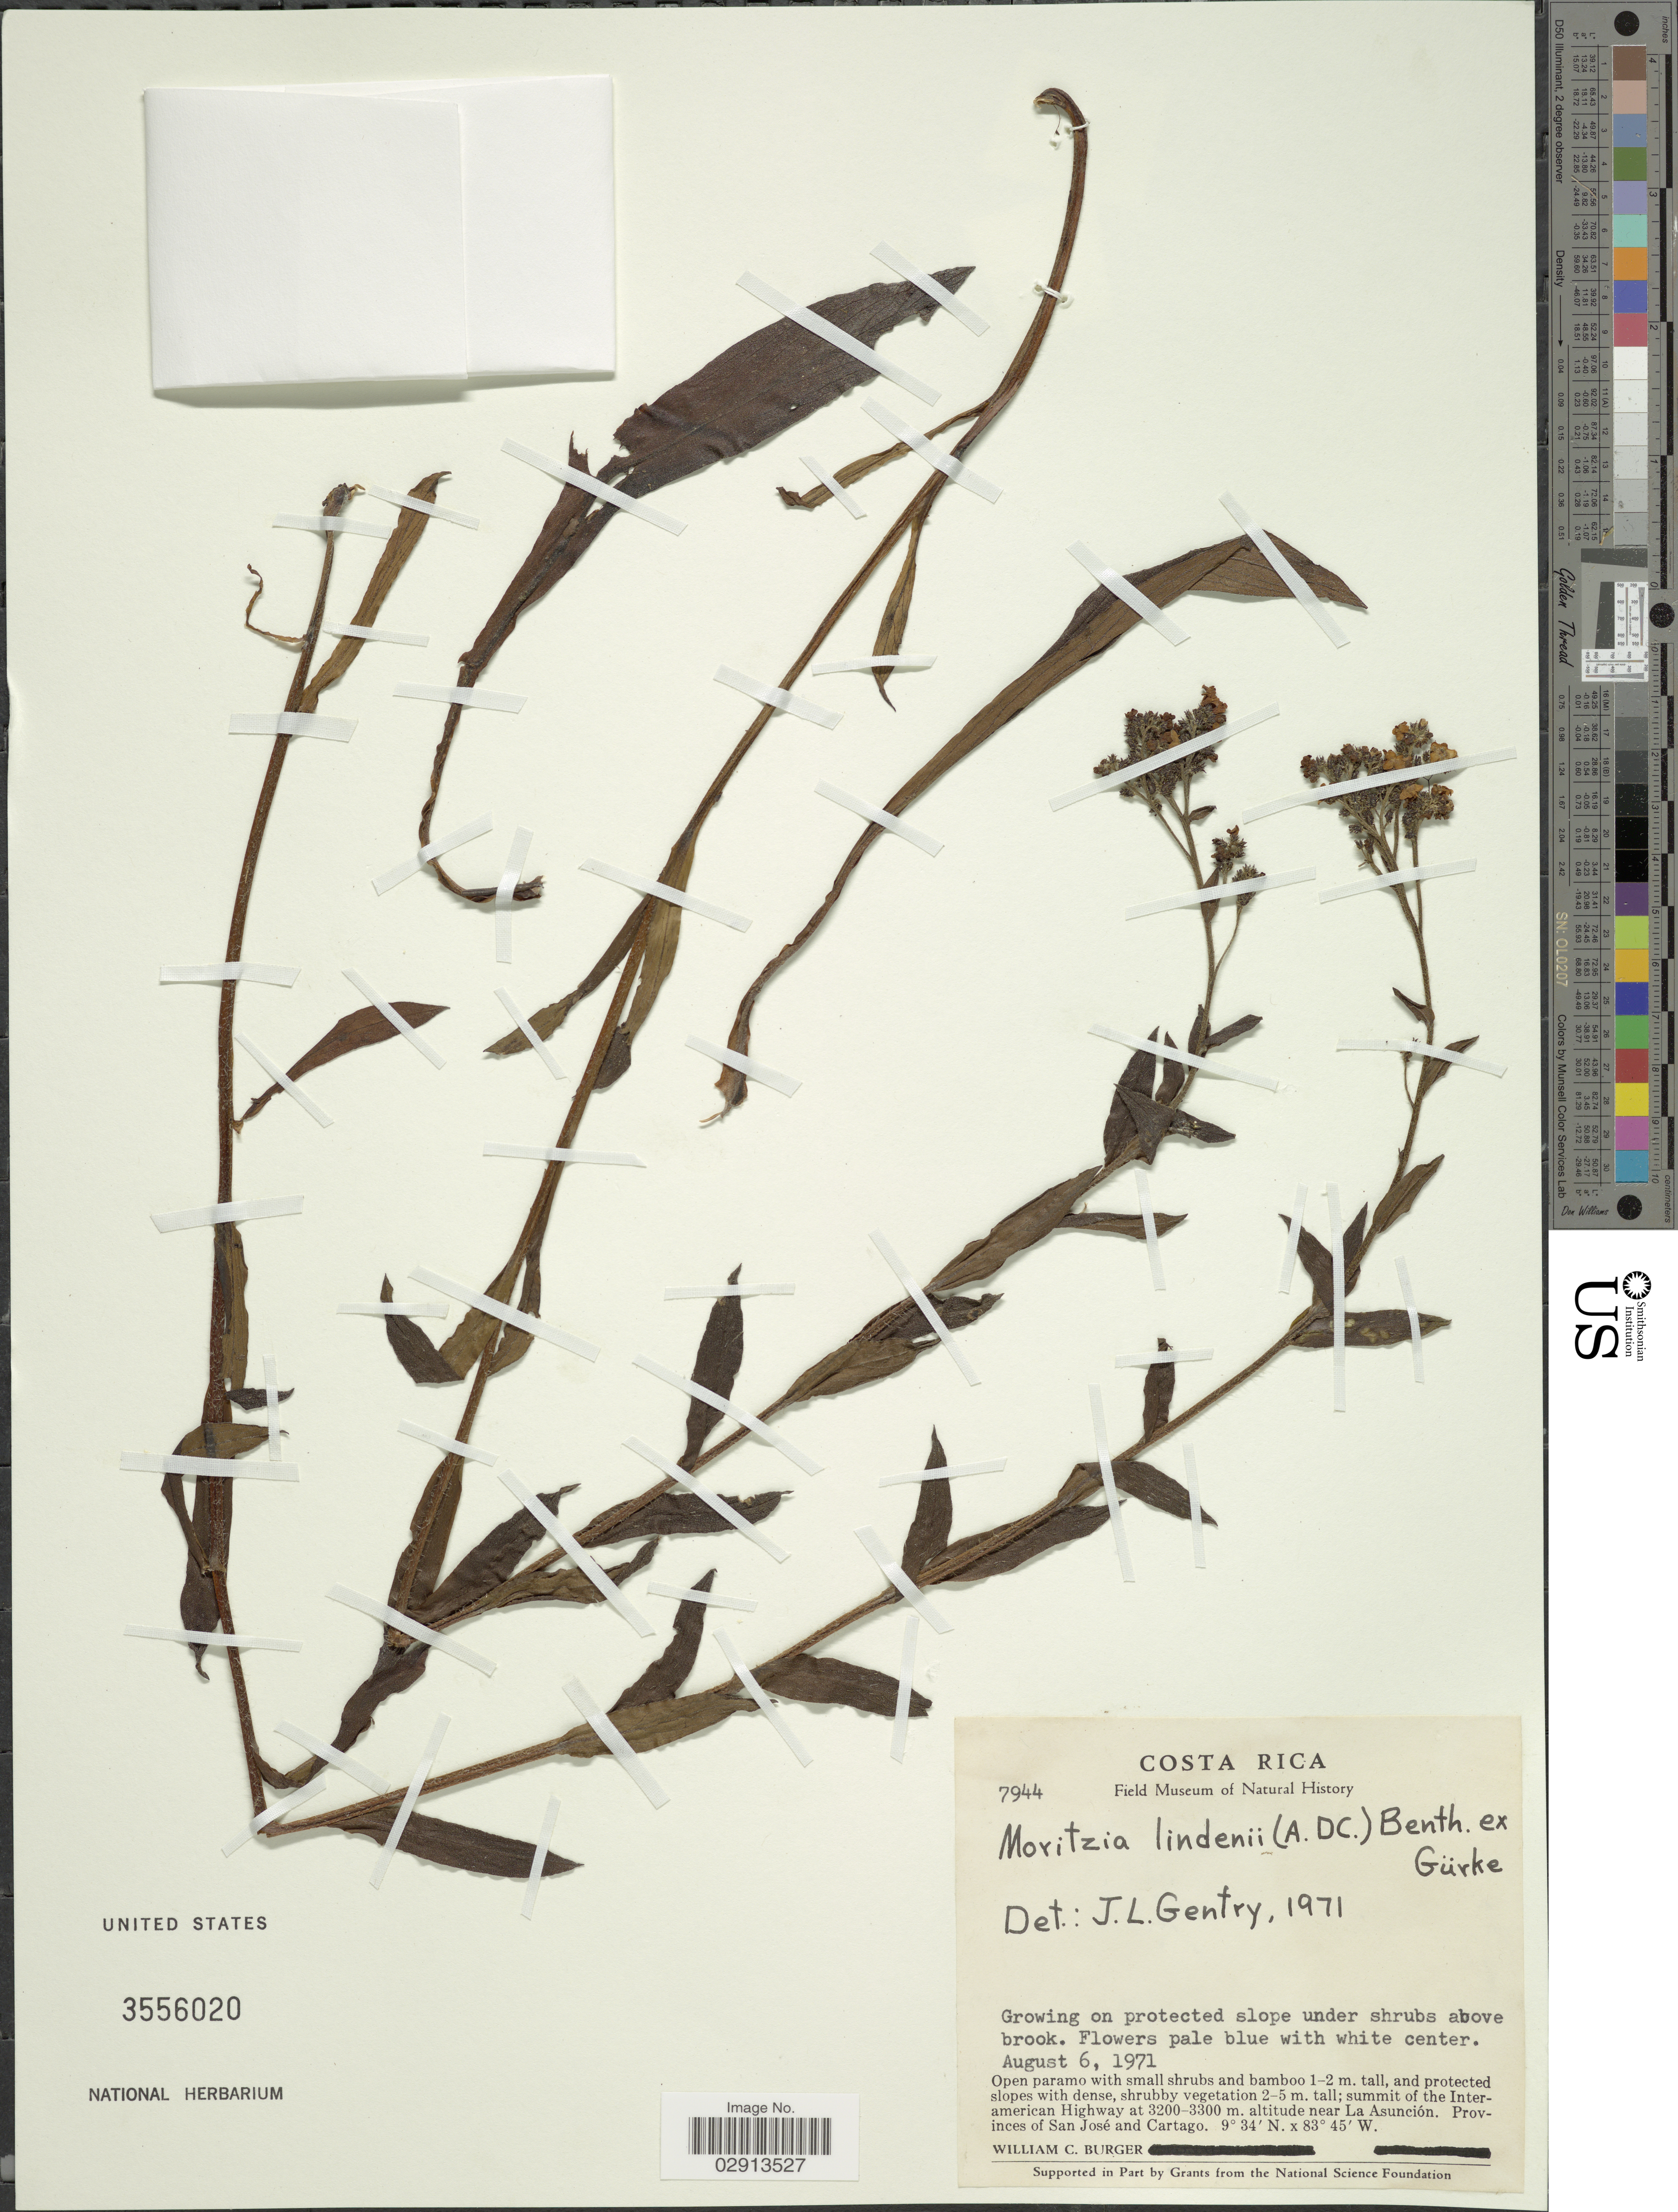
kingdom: Plantae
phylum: Tracheophyta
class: Magnoliopsida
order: Boraginales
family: Boraginaceae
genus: Moritzia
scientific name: Moritzia lindenii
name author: (DC.) Benth.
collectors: W. Burger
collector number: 7944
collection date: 1971-08-06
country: Costa Rica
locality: Summit of the Interamerican Highway, near La Asunción. Provinces of San José and Cartago.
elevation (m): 3200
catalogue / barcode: US 3556020